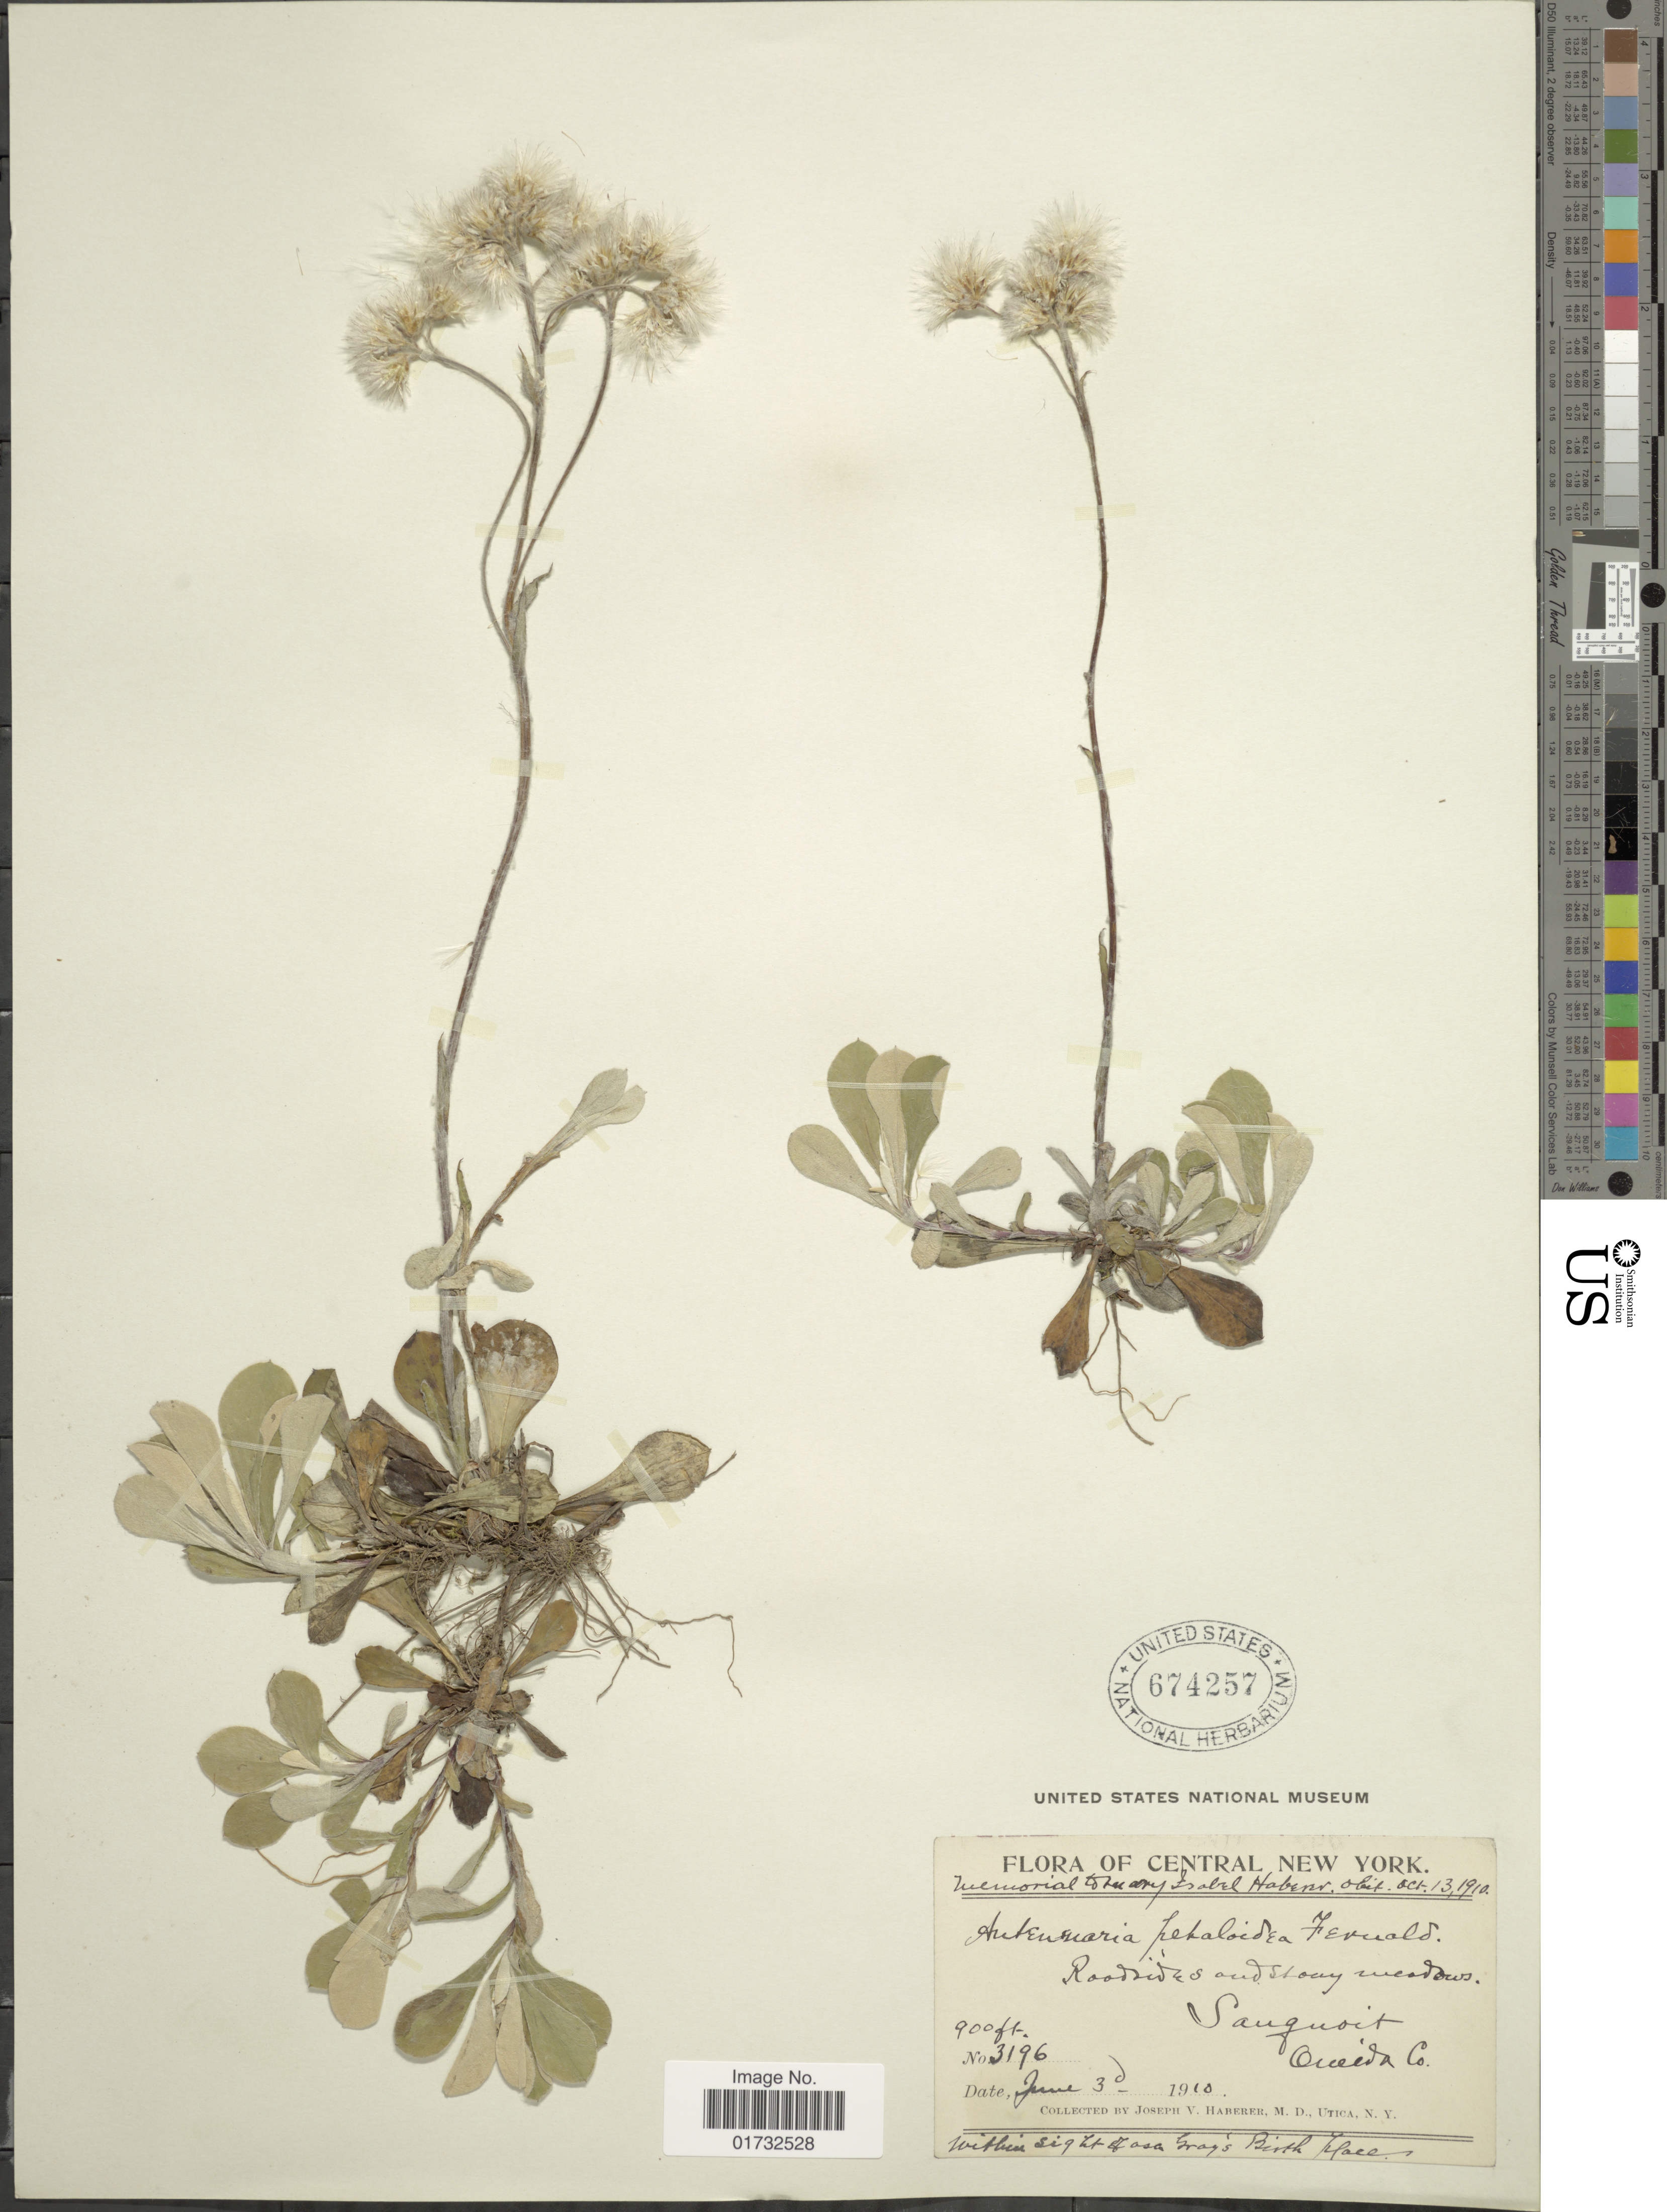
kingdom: Plantae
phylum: Tracheophyta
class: Magnoliopsida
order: Asterales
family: Asteraceae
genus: Antennaria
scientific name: Antennaria petaloidea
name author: (Fernald) Fernald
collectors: J. V. Haberer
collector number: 3196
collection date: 1910-06-03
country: United States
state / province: New York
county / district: Oneida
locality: Central New York. Sangnort. Oneida Co.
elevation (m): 274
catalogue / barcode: US 674257